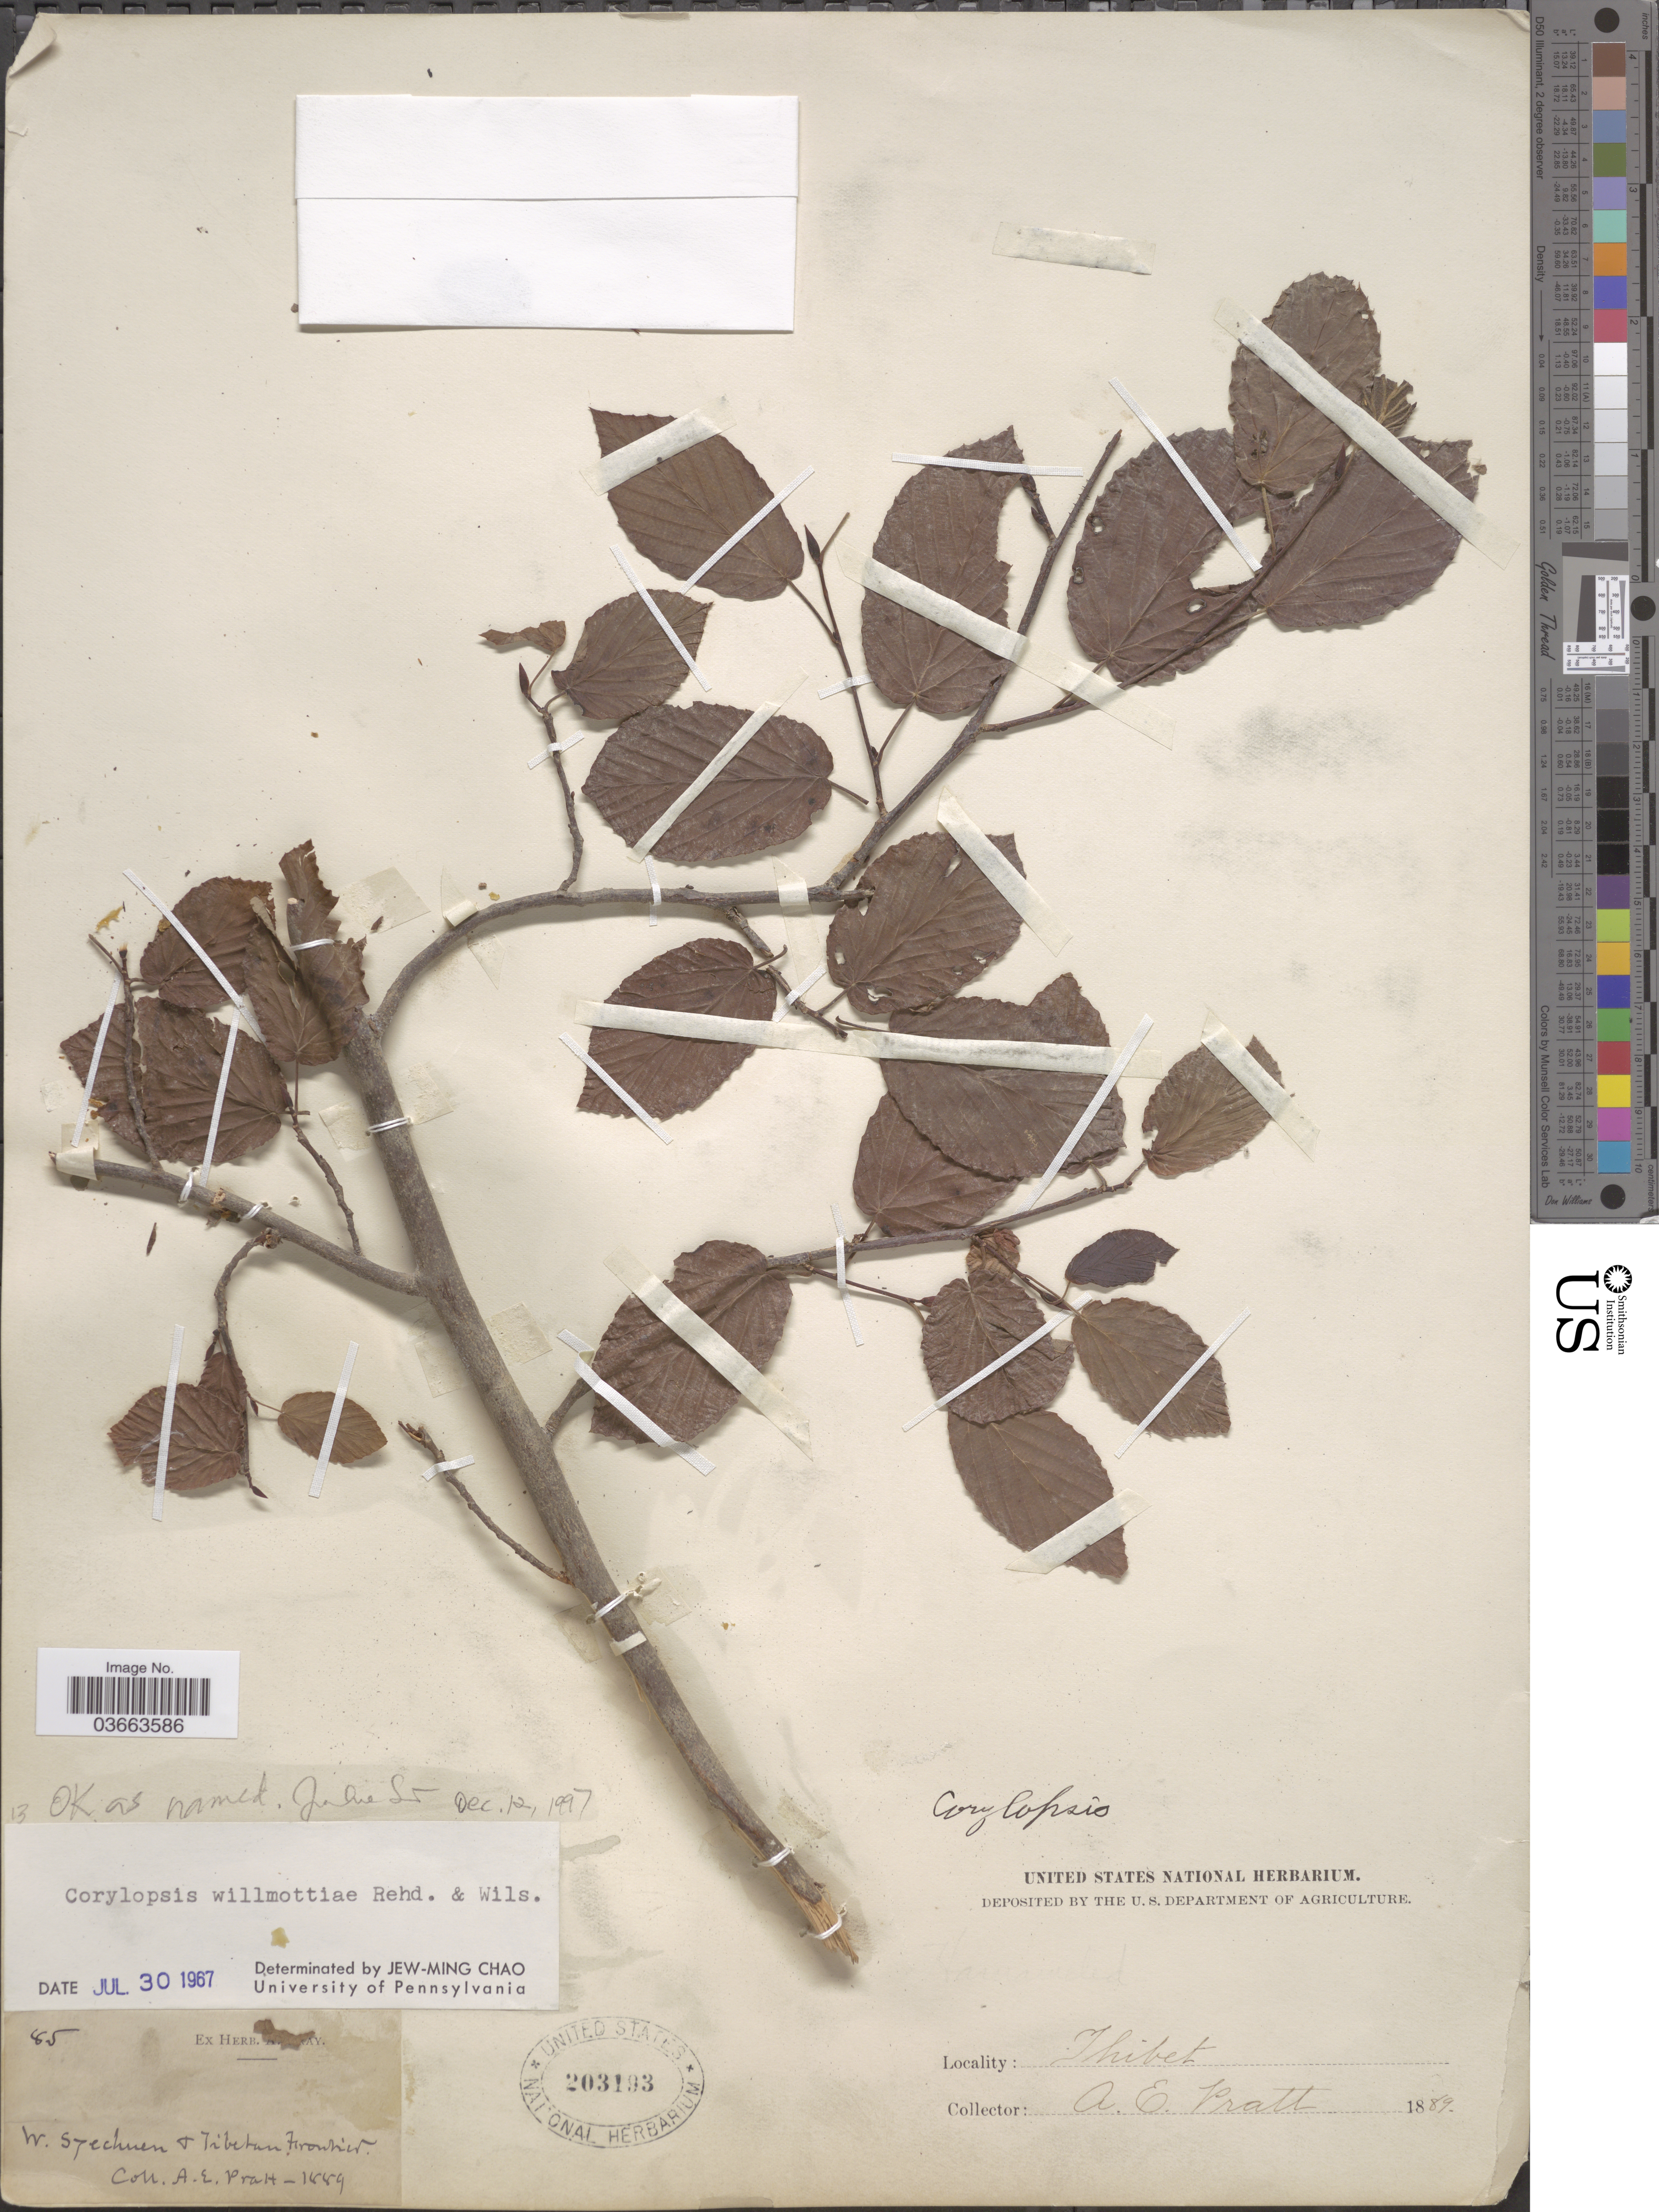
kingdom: Plantae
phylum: Tracheophyta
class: Magnoliopsida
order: Saxifragales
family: Hamamelidaceae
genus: Corylopsis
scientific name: Corylopsis willmottiae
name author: Rehder & E.H. Wilson in Sarg.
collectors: A. Pratt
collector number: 85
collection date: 1889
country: China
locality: Thibet. W. Szechuen + Tibetan Frontier.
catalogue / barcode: US 203193